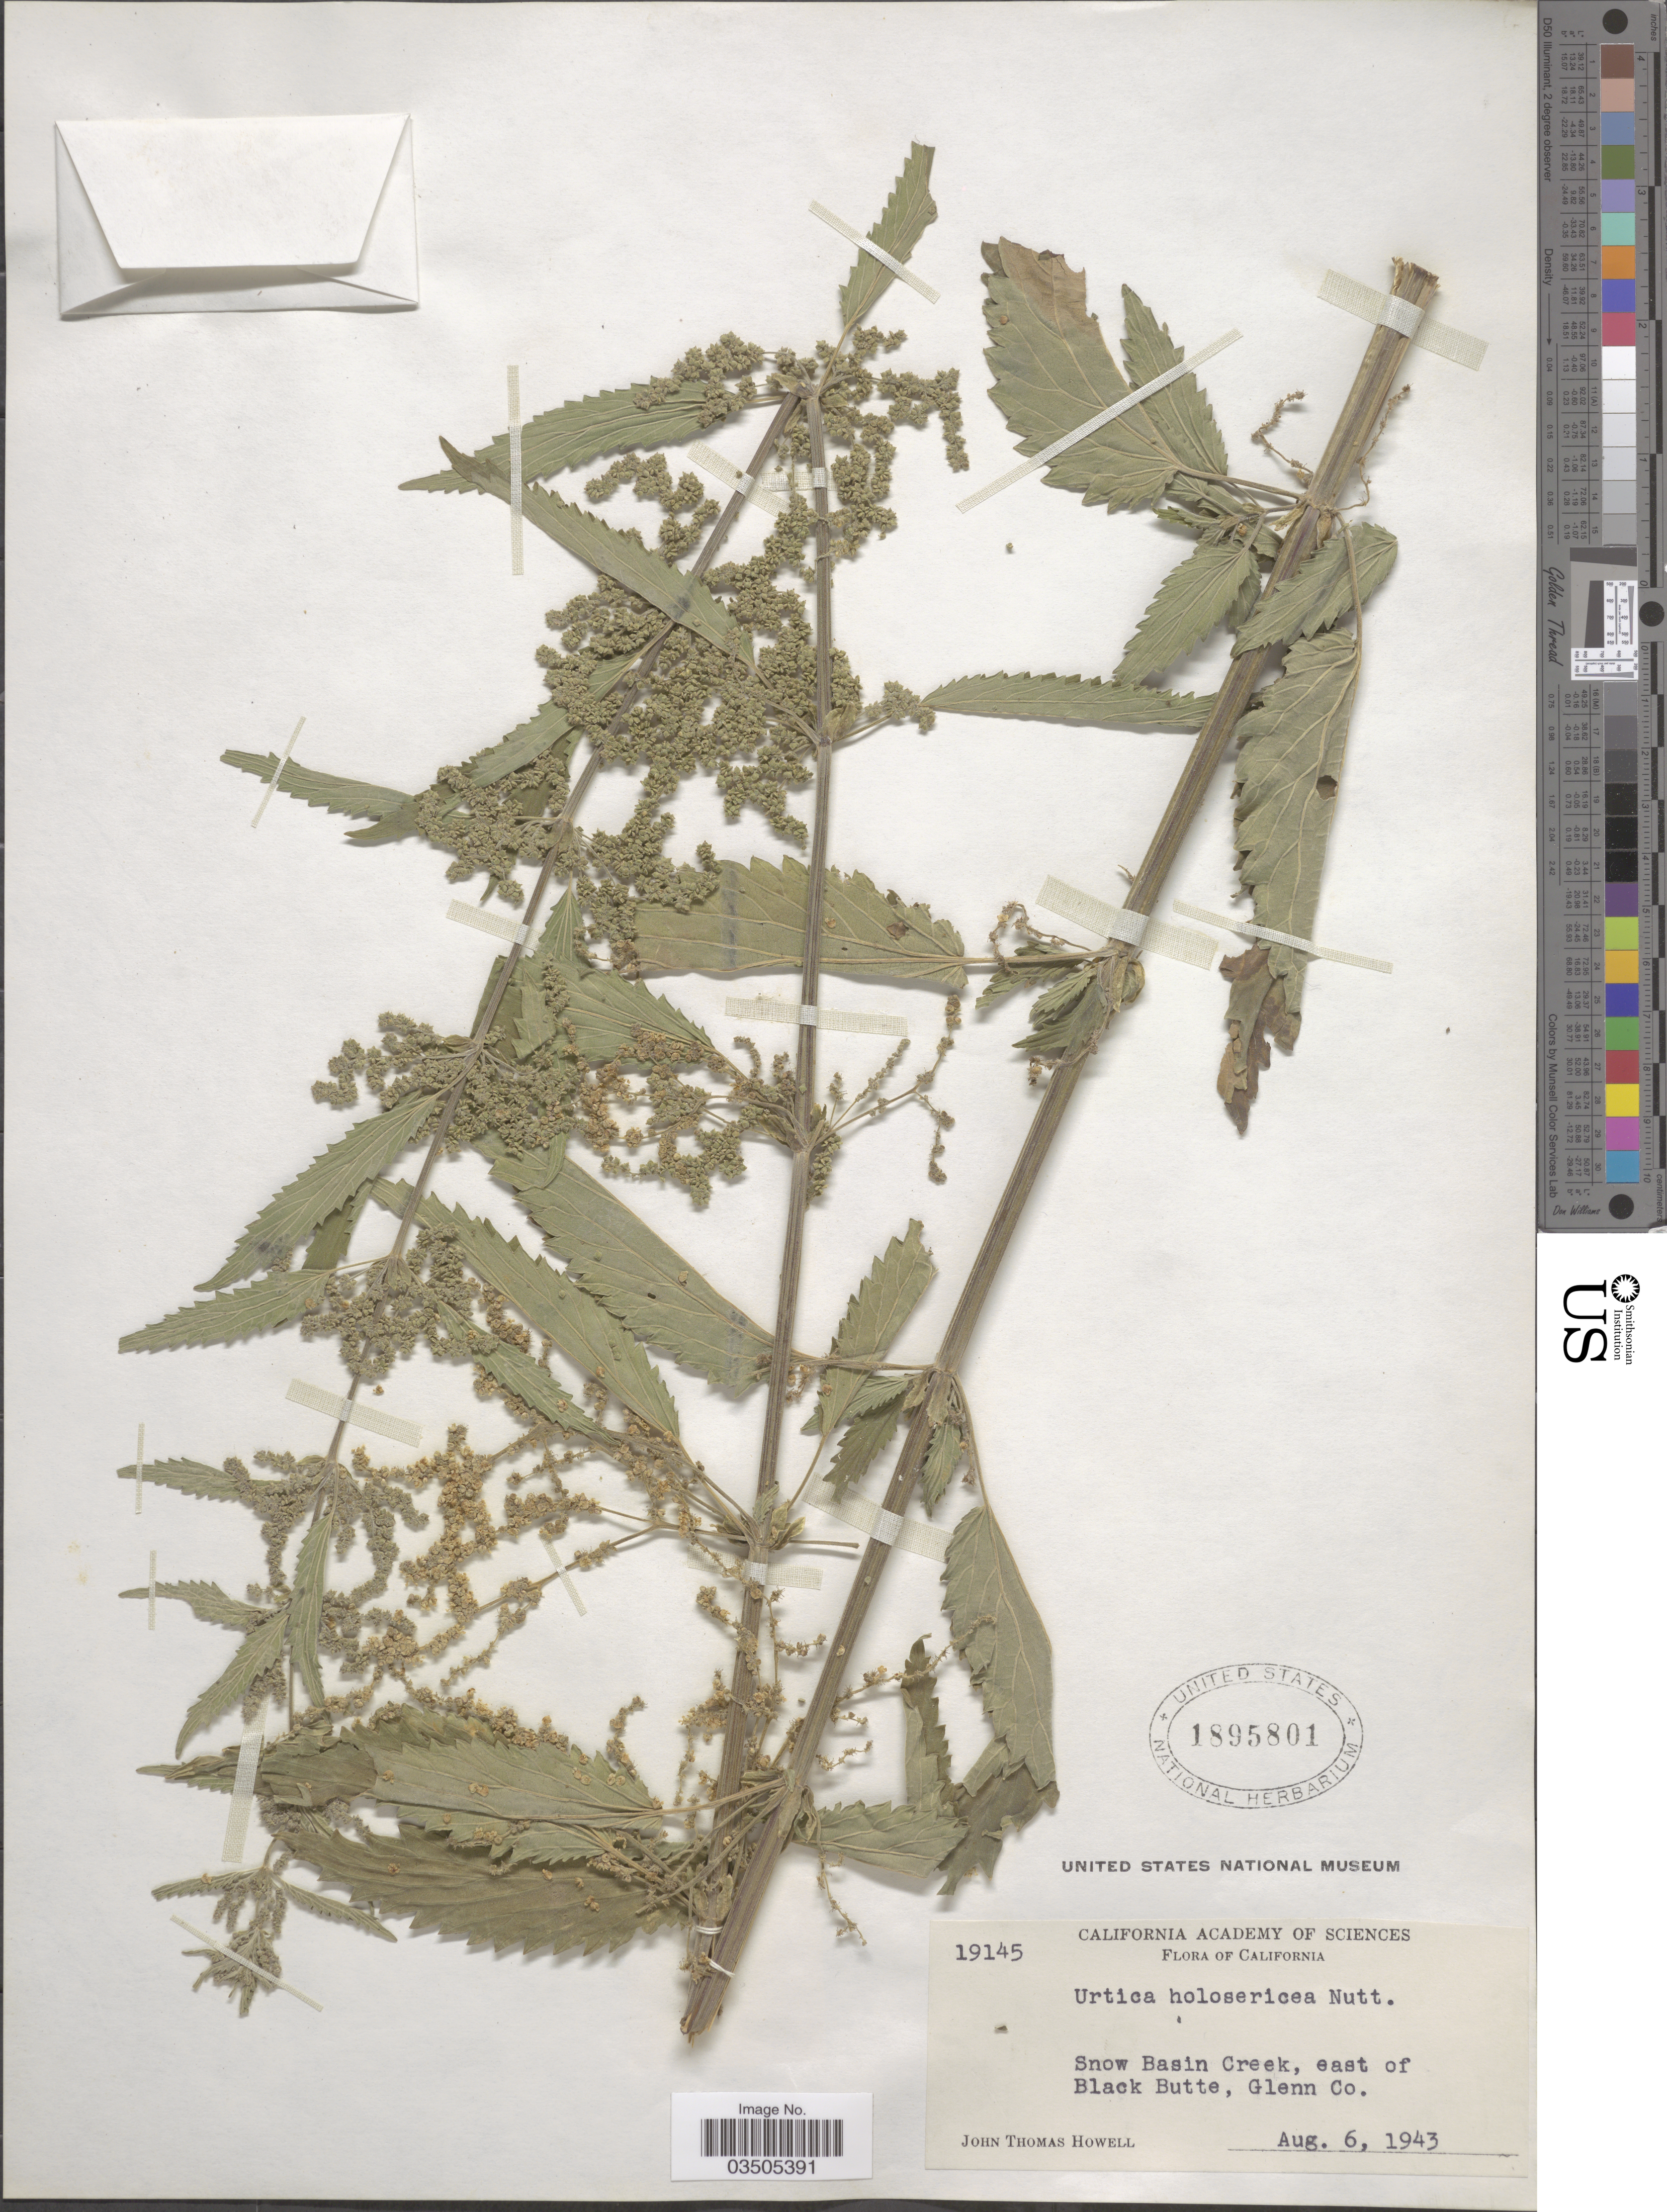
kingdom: Plantae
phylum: Tracheophyta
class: Magnoliopsida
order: Rosales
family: Urticaceae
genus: Urtica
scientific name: Urtica dioica subsp. holosericea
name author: (Nutt.) Thorne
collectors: J. T. Howell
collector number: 19145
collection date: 1943-08-06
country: United States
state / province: California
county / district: Glenn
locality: Snow Basin Creek, east of Black Butte, Glenn Co.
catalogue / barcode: US 1895801